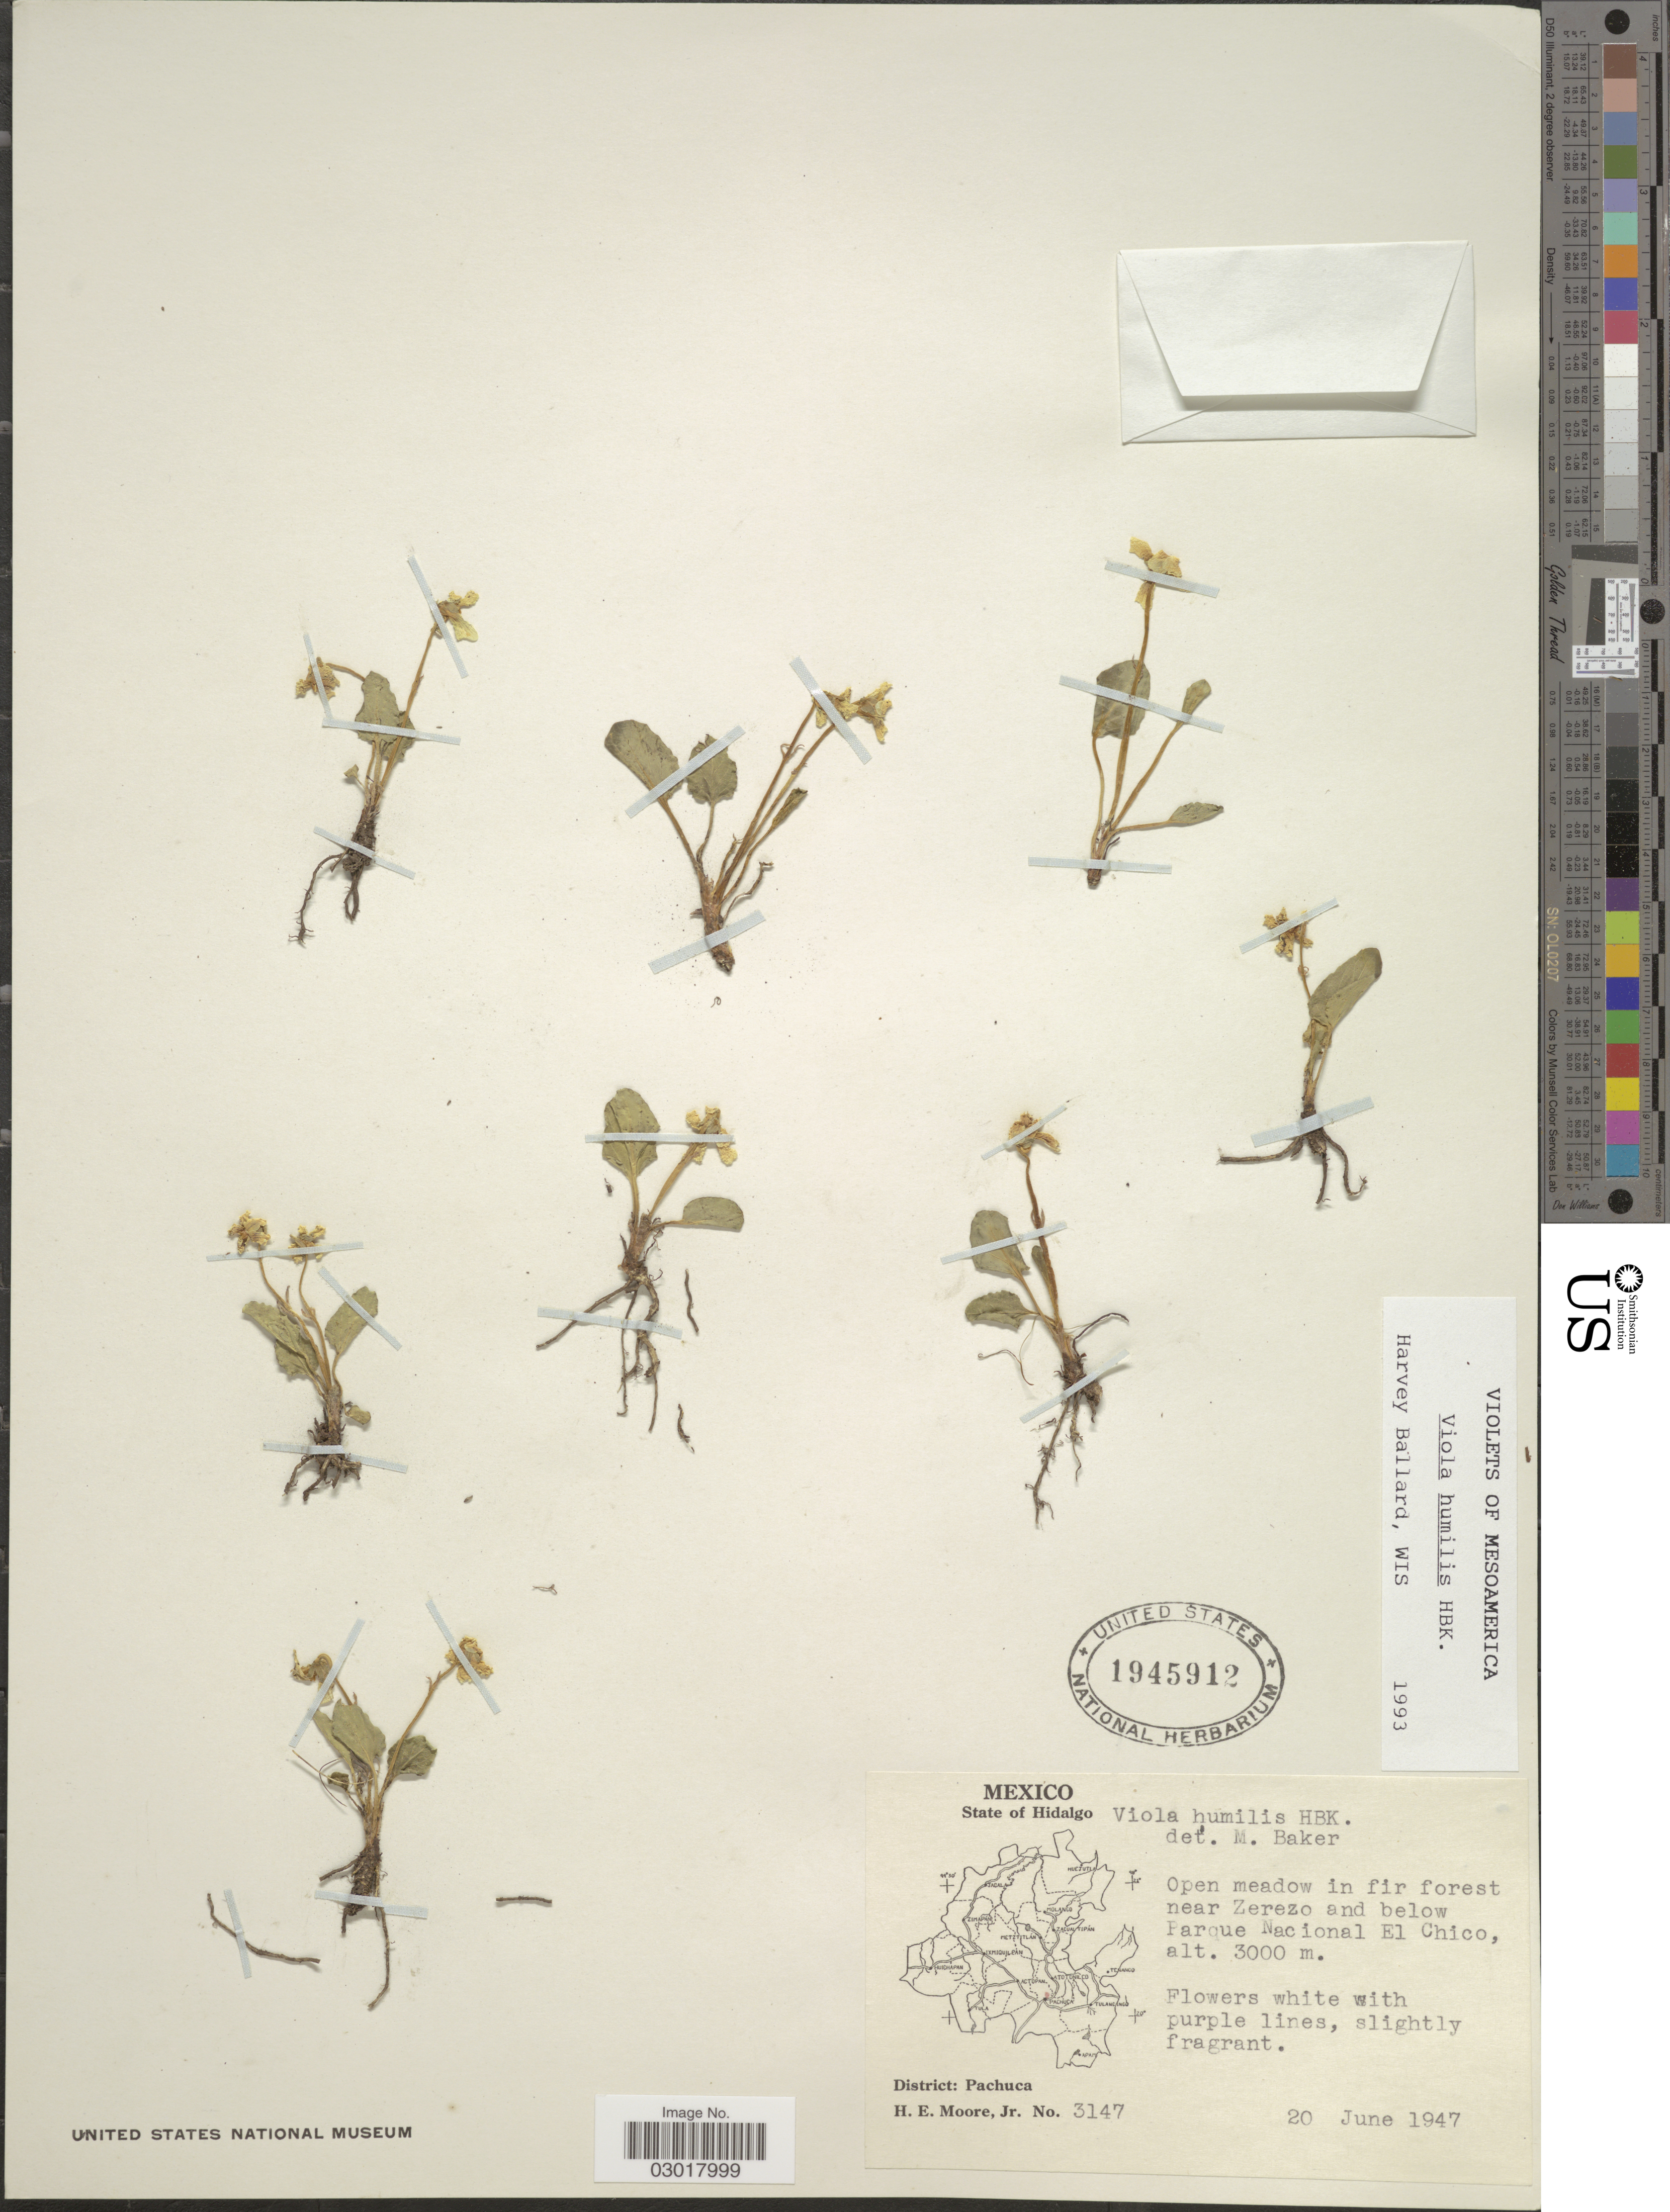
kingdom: Plantae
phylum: Tracheophyta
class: Magnoliopsida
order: Malpighiales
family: Violaceae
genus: Viola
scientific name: Viola humilis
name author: Kunth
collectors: H. Moore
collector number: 3147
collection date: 1947-06-20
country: Mexico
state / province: Hidalgo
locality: Open meadow in fir forest near Zerezo and below Parque Nacional El Chico.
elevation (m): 3000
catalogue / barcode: US 1945912